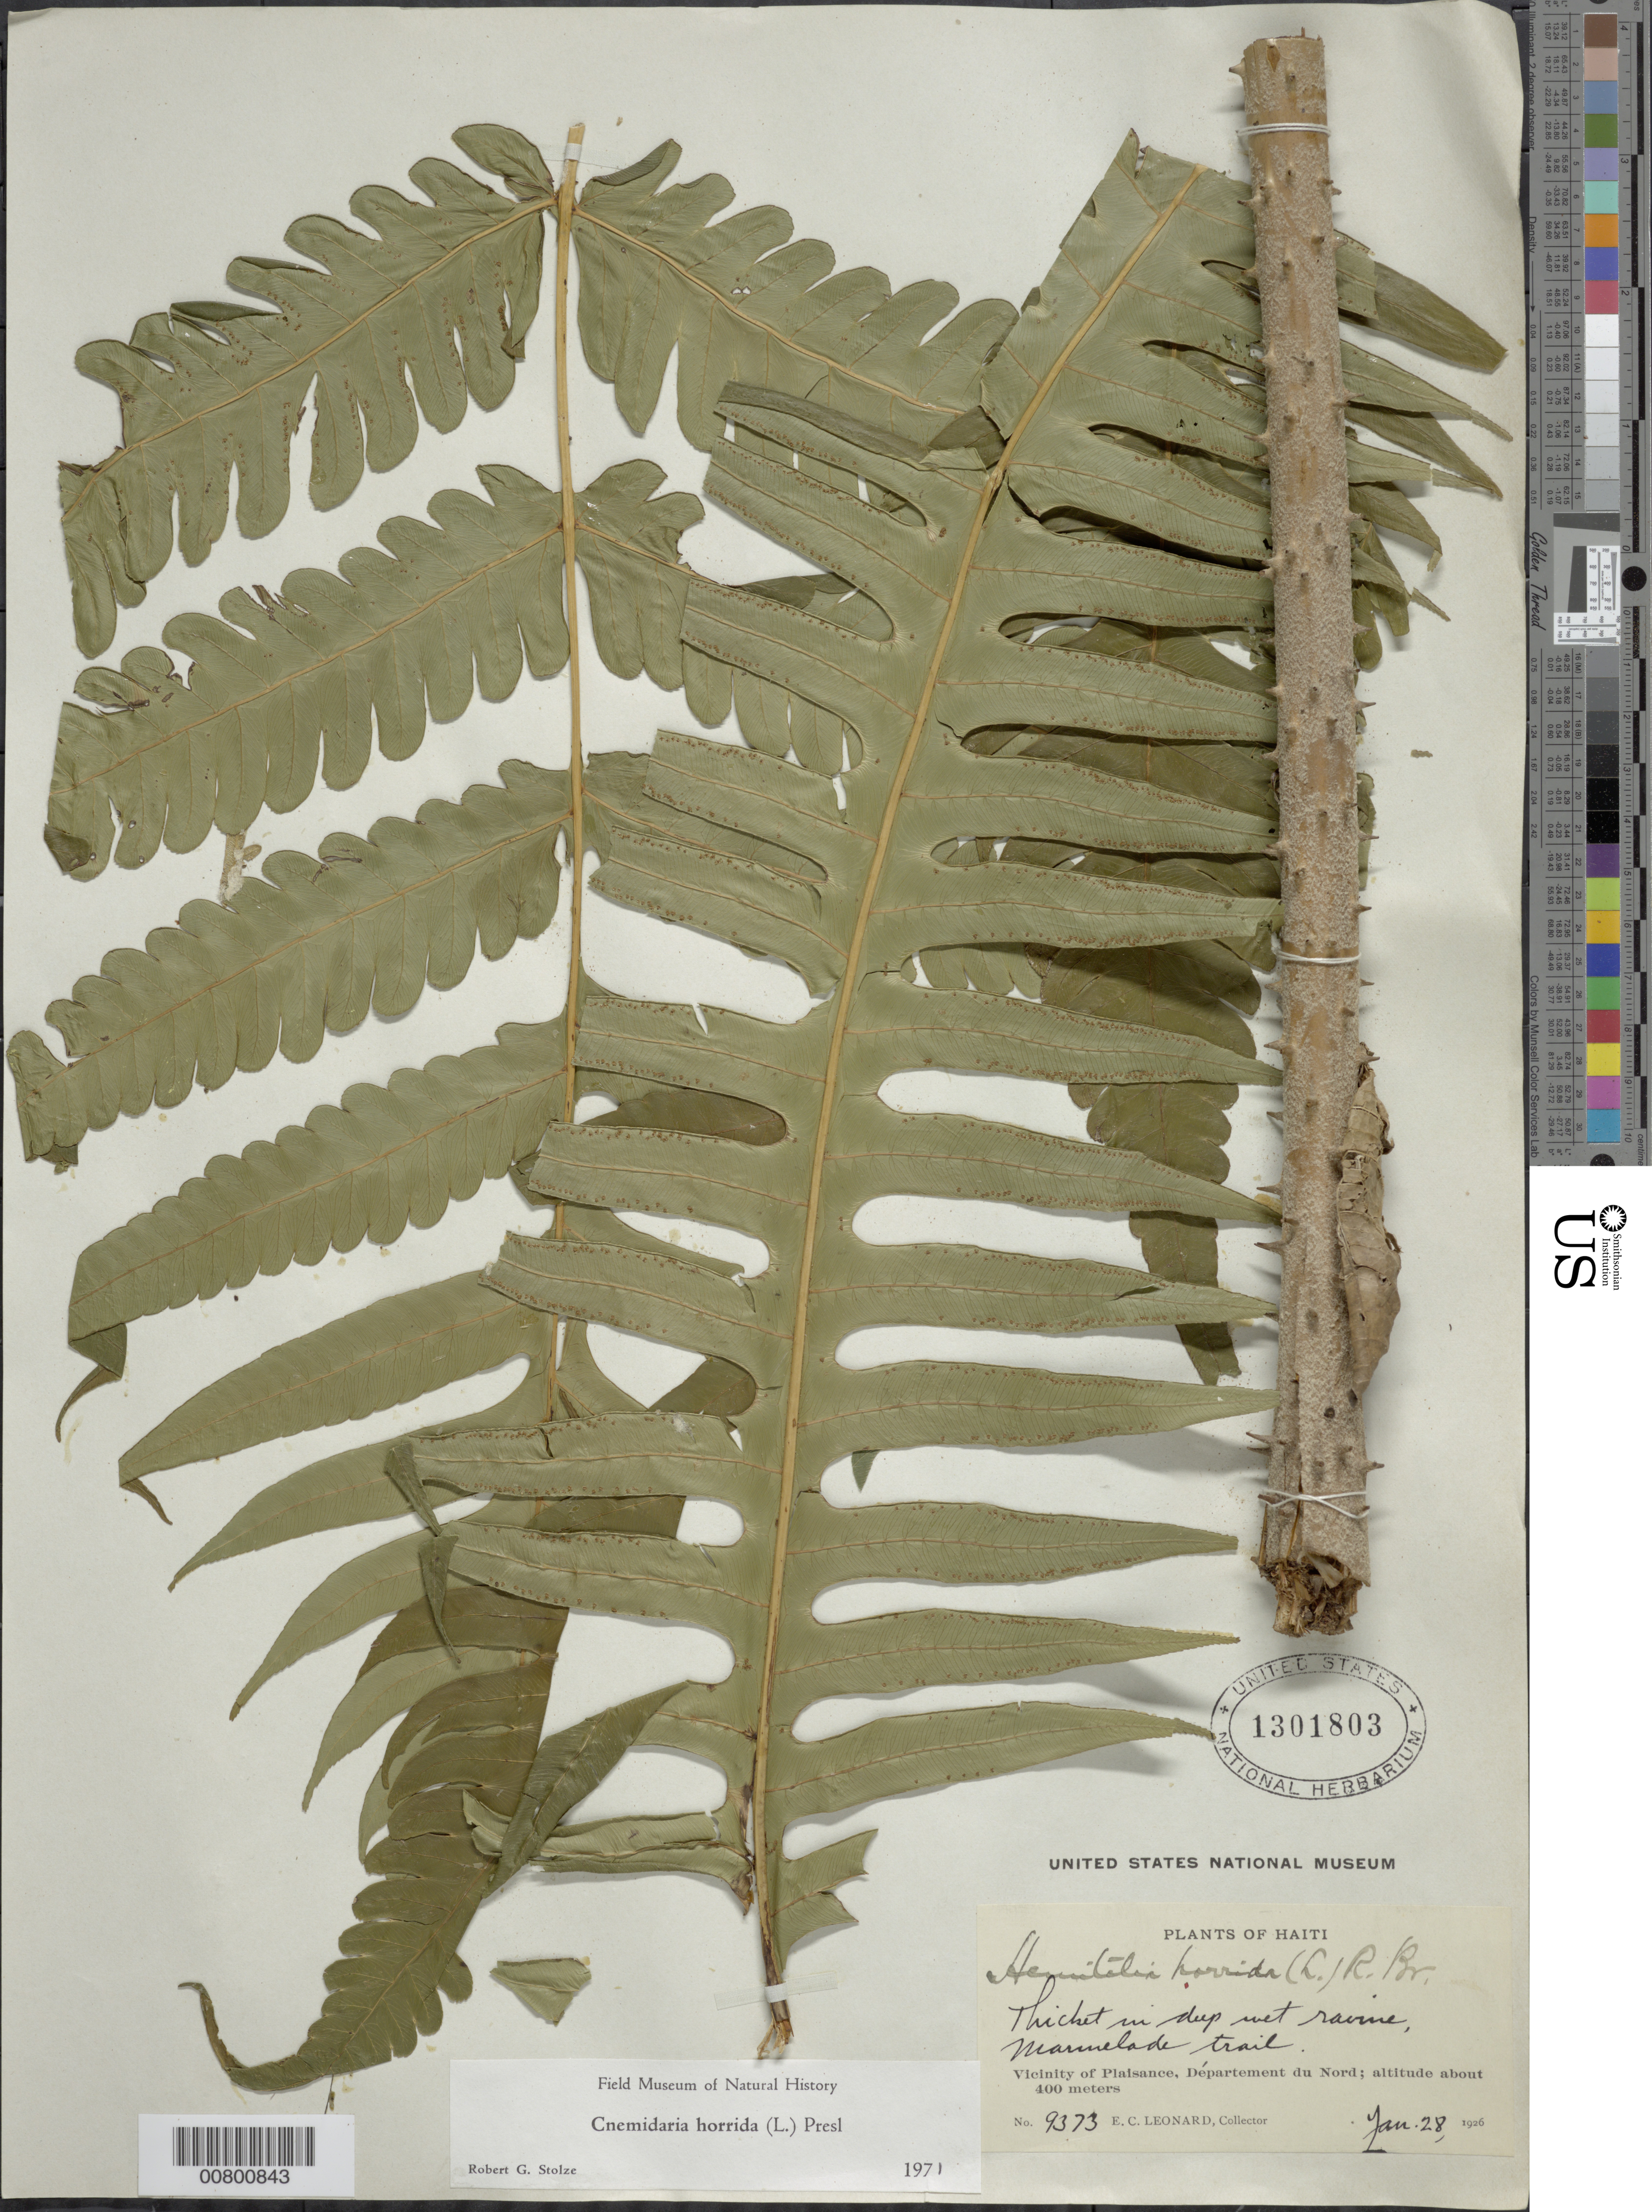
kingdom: Plantae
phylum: Tracheophyta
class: Polypodiopsida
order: Cyatheales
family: Cyatheaceae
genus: Cyathea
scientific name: Cyathea horrida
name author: (L.) Sm.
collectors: E. C. Leonard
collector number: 9373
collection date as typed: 28 Jan 1926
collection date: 1926-01-28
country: Haiti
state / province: Nord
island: Hispaniola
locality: Marmelade trail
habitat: Thicket in deep wet ravine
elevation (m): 400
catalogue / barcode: US 1301803